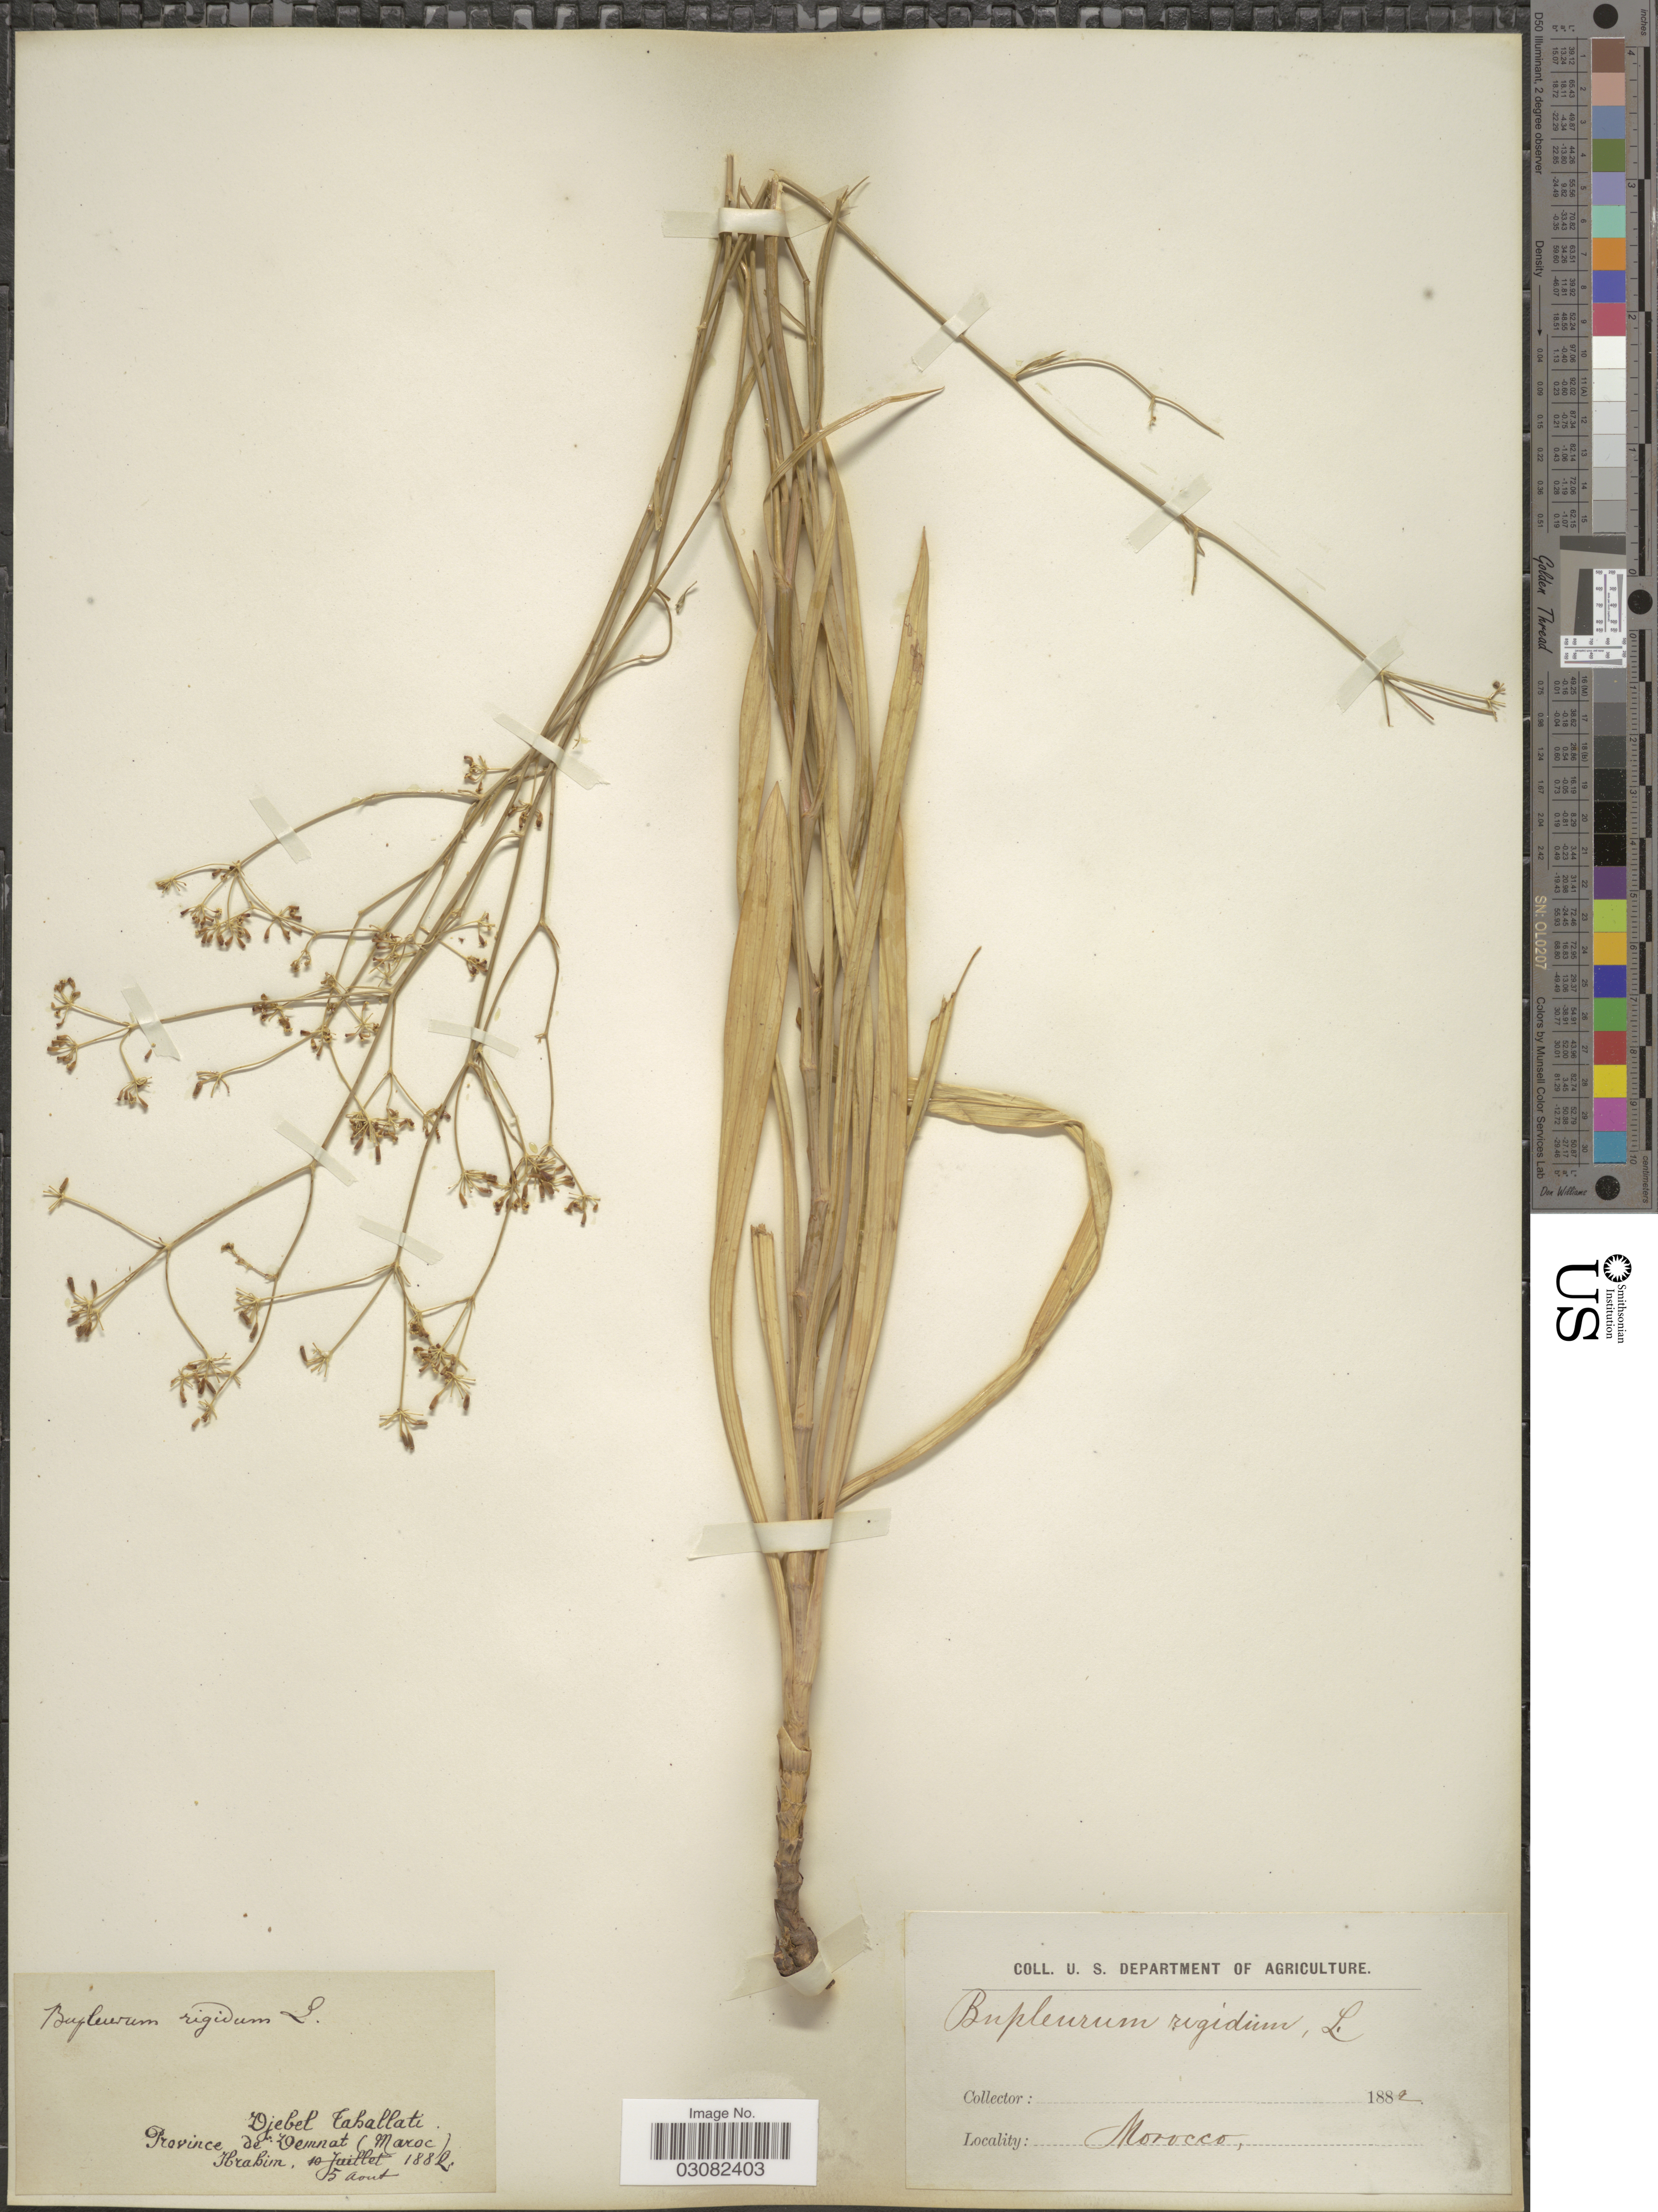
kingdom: Plantae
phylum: Tracheophyta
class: Magnoliopsida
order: Apiales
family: Apiaceae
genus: Bupleurum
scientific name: Bupleurum rigidum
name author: L.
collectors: -. Ibrahim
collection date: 1882-08-05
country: Morocco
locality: Province de Demnat.